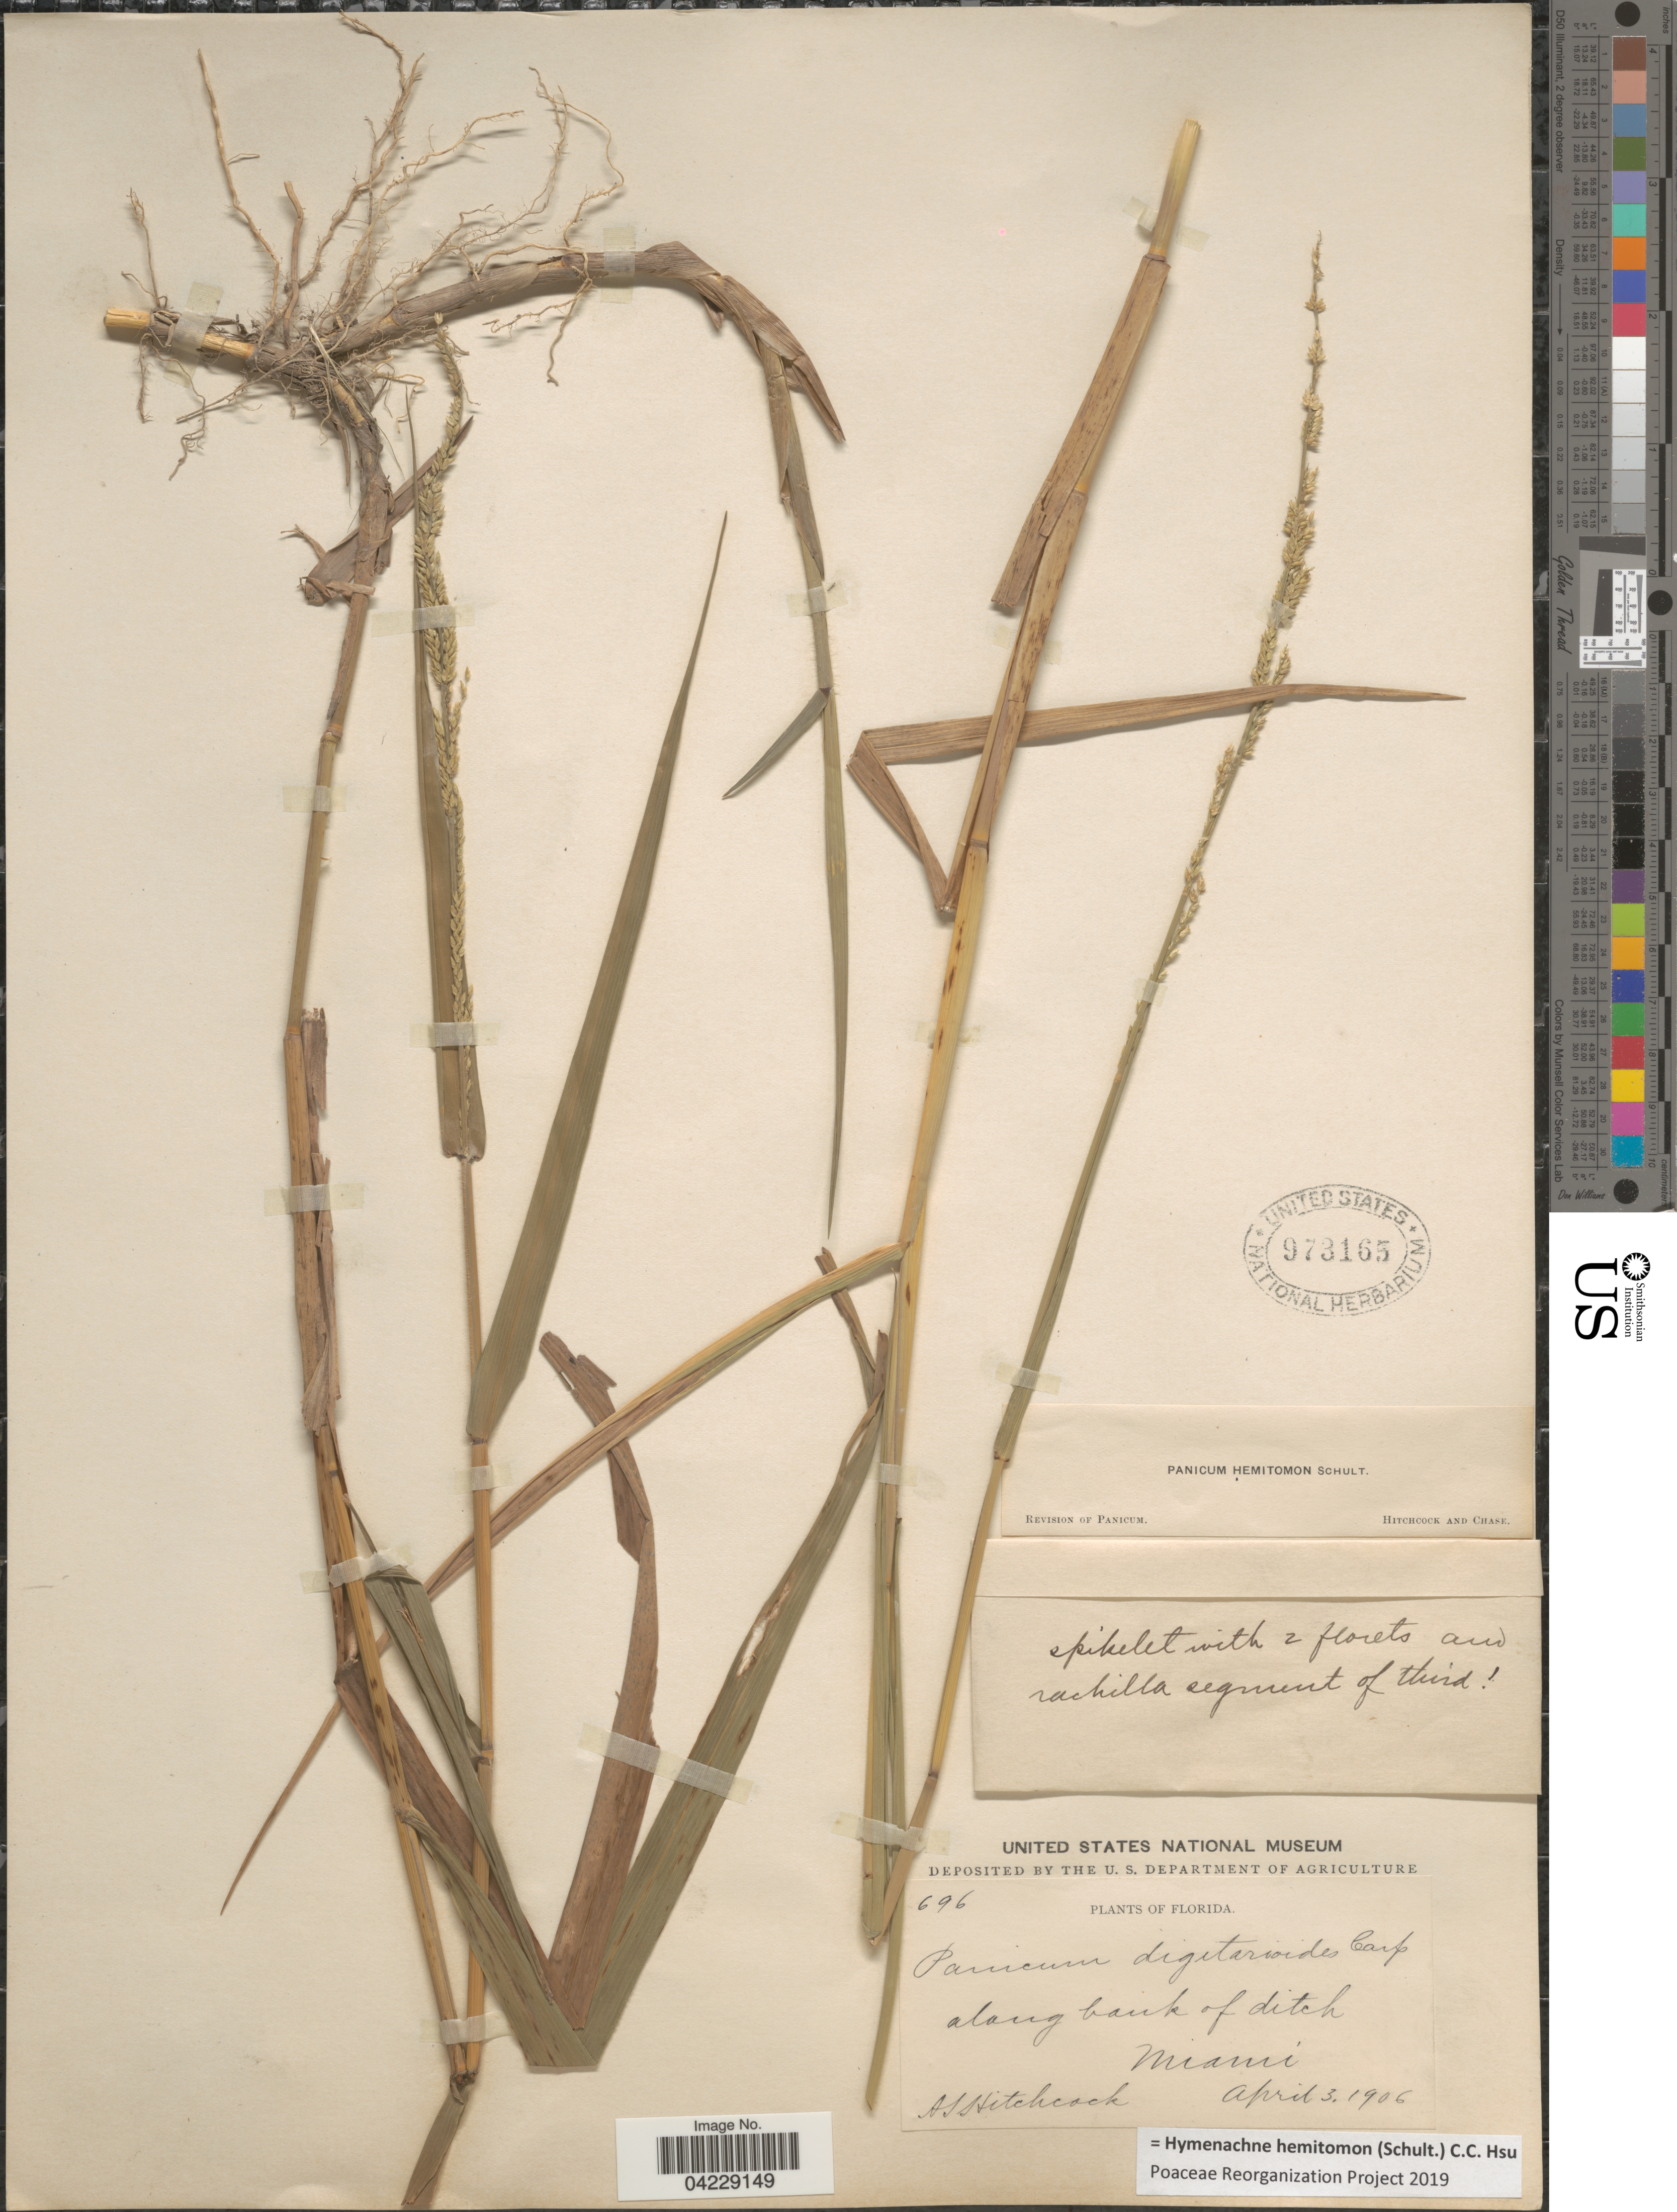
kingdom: Plantae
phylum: Tracheophyta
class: Liliopsida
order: Poales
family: Poaceae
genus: Hymenachne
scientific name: Hymenachne hemitomon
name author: (Schult.) C. C. Hsu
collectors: A. S. Hitchcock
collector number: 696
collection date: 1906-04-03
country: United States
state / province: Florida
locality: Miami.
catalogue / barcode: US 973165